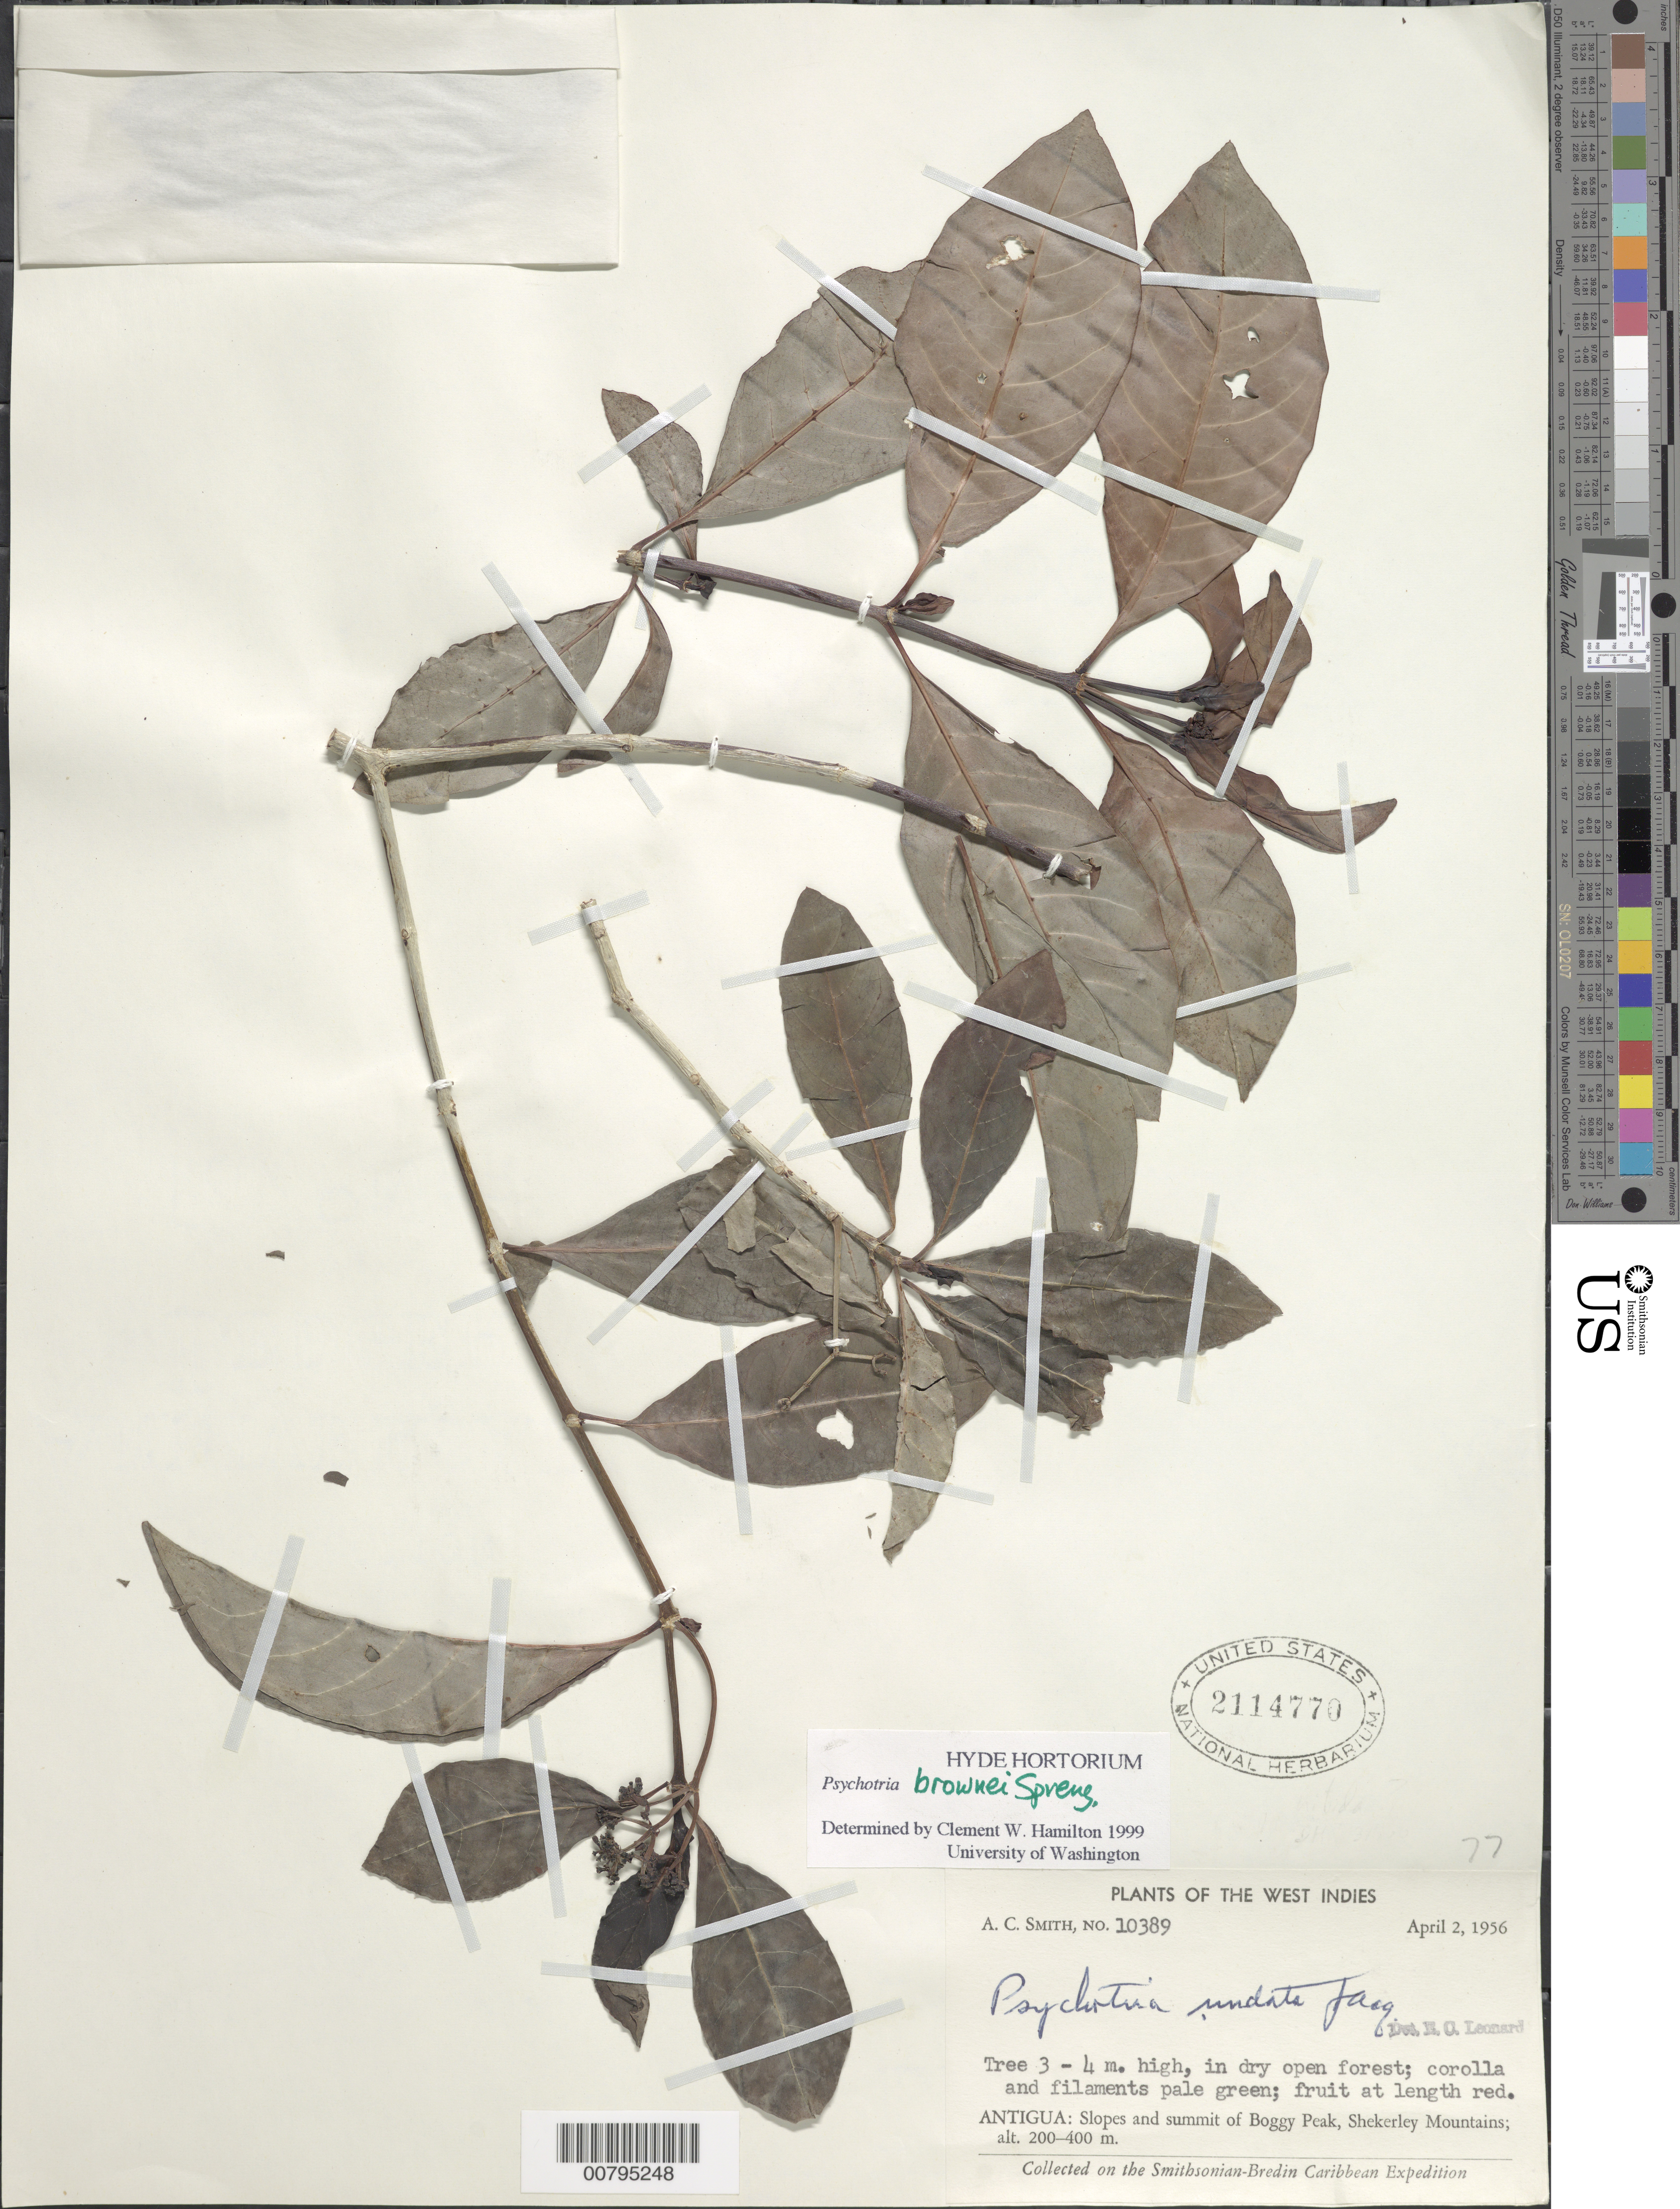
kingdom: Plantae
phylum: Tracheophyta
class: Magnoliopsida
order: Gentianales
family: Rubiaceae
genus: Psychotria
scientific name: Psychotria glabrata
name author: Sw.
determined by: Hamilton, C. W.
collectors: A. C. Smith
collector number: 10389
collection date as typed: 02 Apr 1956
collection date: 1956-04-02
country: Antigua and Barbuda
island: Leeward Is.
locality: Slopes and summit of Boggy Peak, Shekerley Mountains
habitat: In dry open montane forests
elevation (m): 200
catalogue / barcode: US 2114770